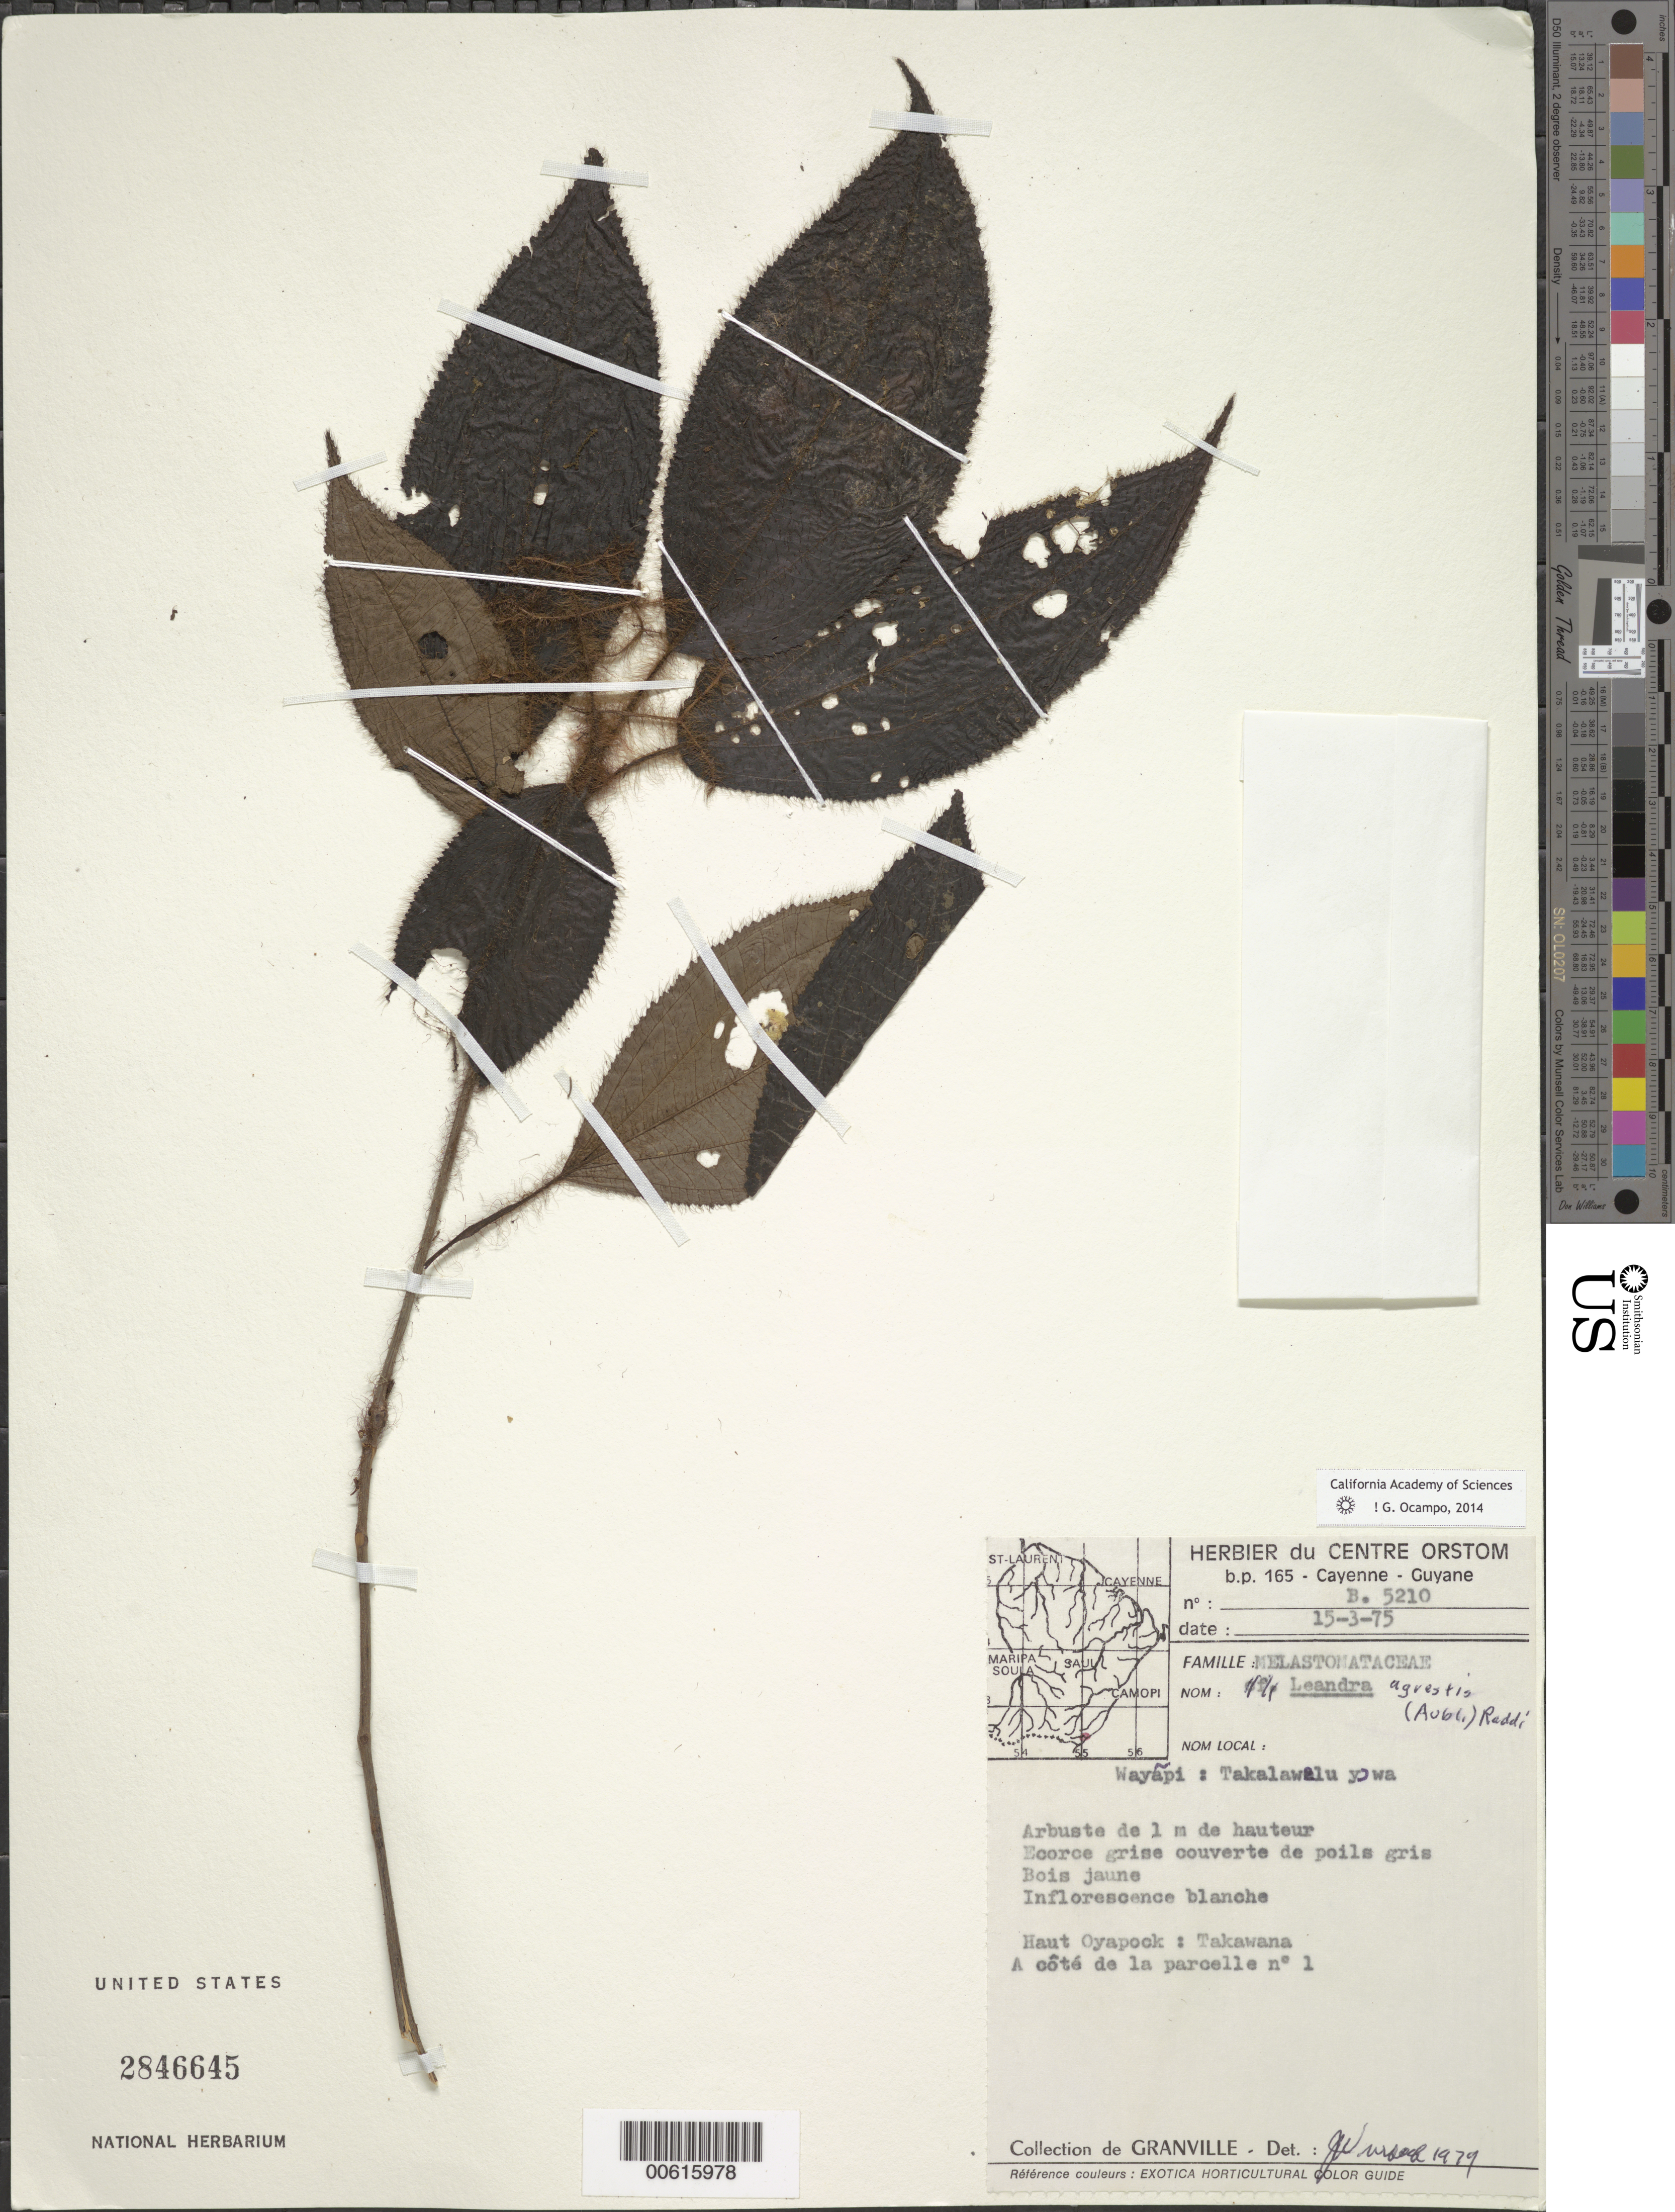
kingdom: Plantae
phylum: Tracheophyta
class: Magnoliopsida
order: Myrtales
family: Melastomataceae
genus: Leandra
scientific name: Leandra agrestis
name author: (Aubl.) Raddi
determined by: Wurdack, John J., (US), US (UNITED STATES)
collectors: J.-J. de Granville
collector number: B 5210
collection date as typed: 15-Mar-75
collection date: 1975-03-15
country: French Guiana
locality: Takawana, Haut Oyapock; a cote de la parcelle no. 1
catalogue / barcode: US 2846645